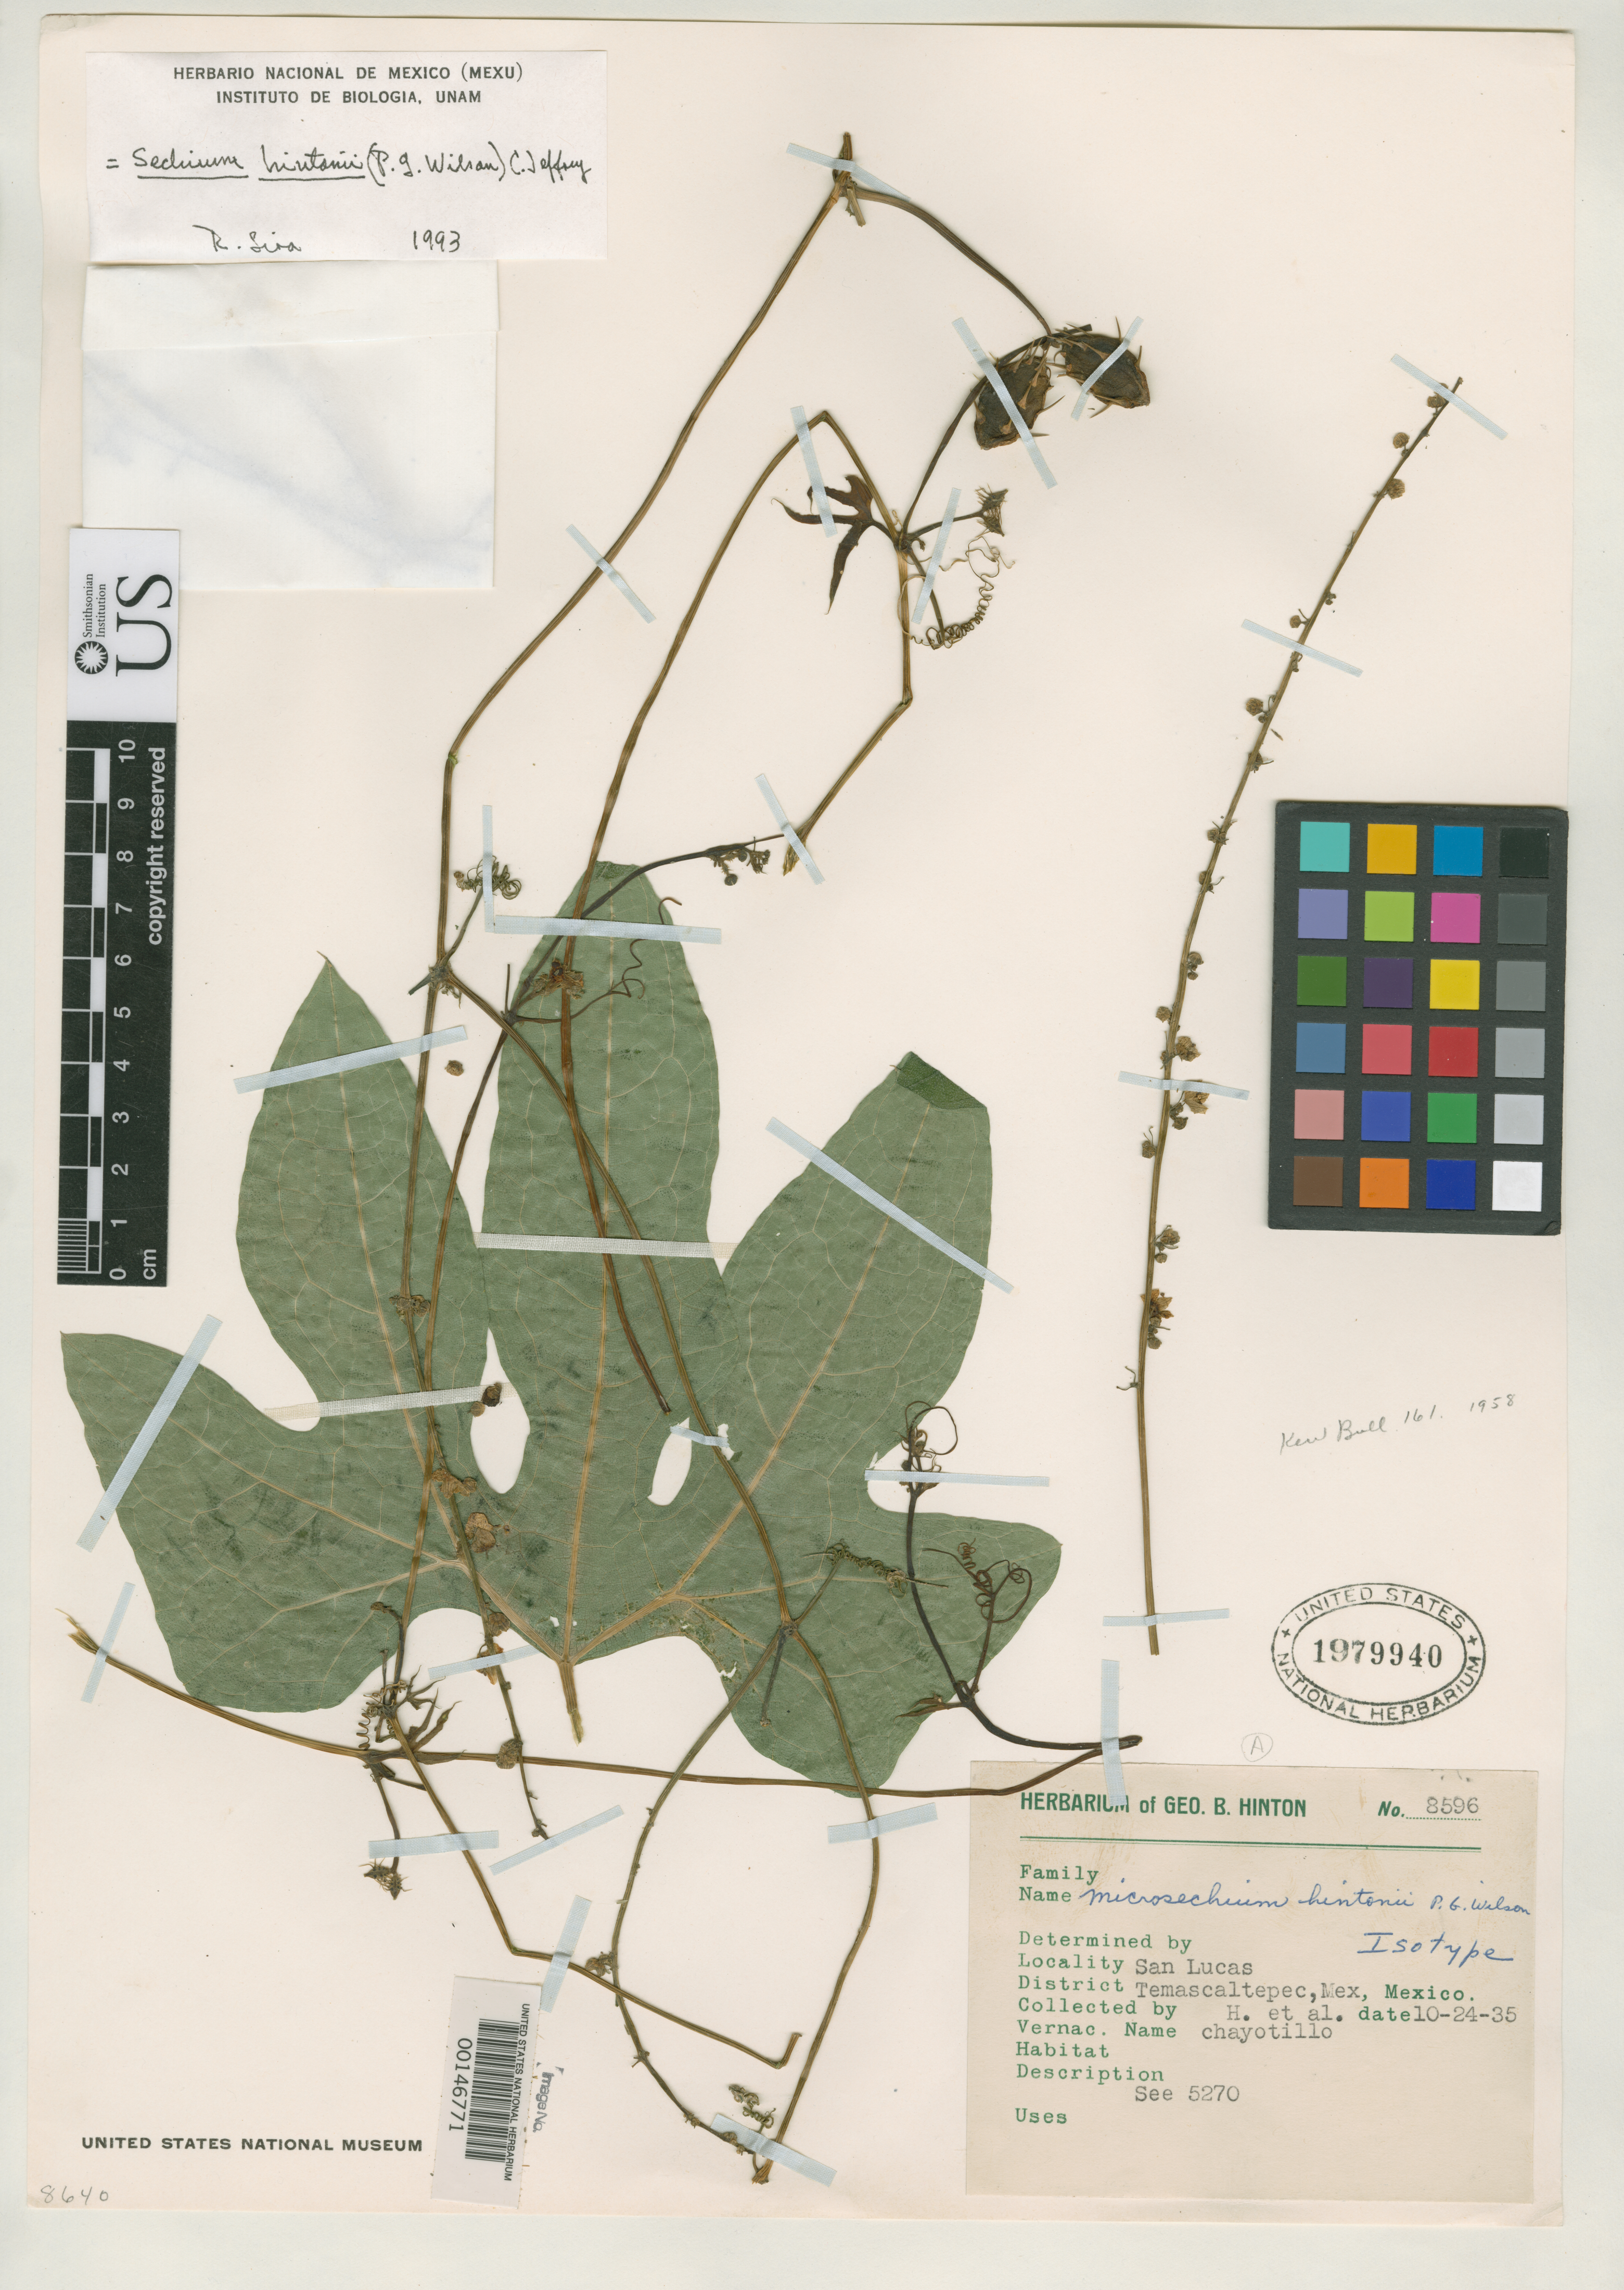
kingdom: Plantae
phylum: Tracheophyta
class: Magnoliopsida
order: Cucurbitales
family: Cucurbitaceae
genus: Microsechium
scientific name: Microsechium hintonii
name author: Paul G. Wilson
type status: Isotype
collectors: G. B. Hinton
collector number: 8596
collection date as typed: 24 Oct 1935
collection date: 1935-10-24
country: Mexico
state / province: México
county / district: Temascaltepec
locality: San Lucas.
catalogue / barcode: US 1979940